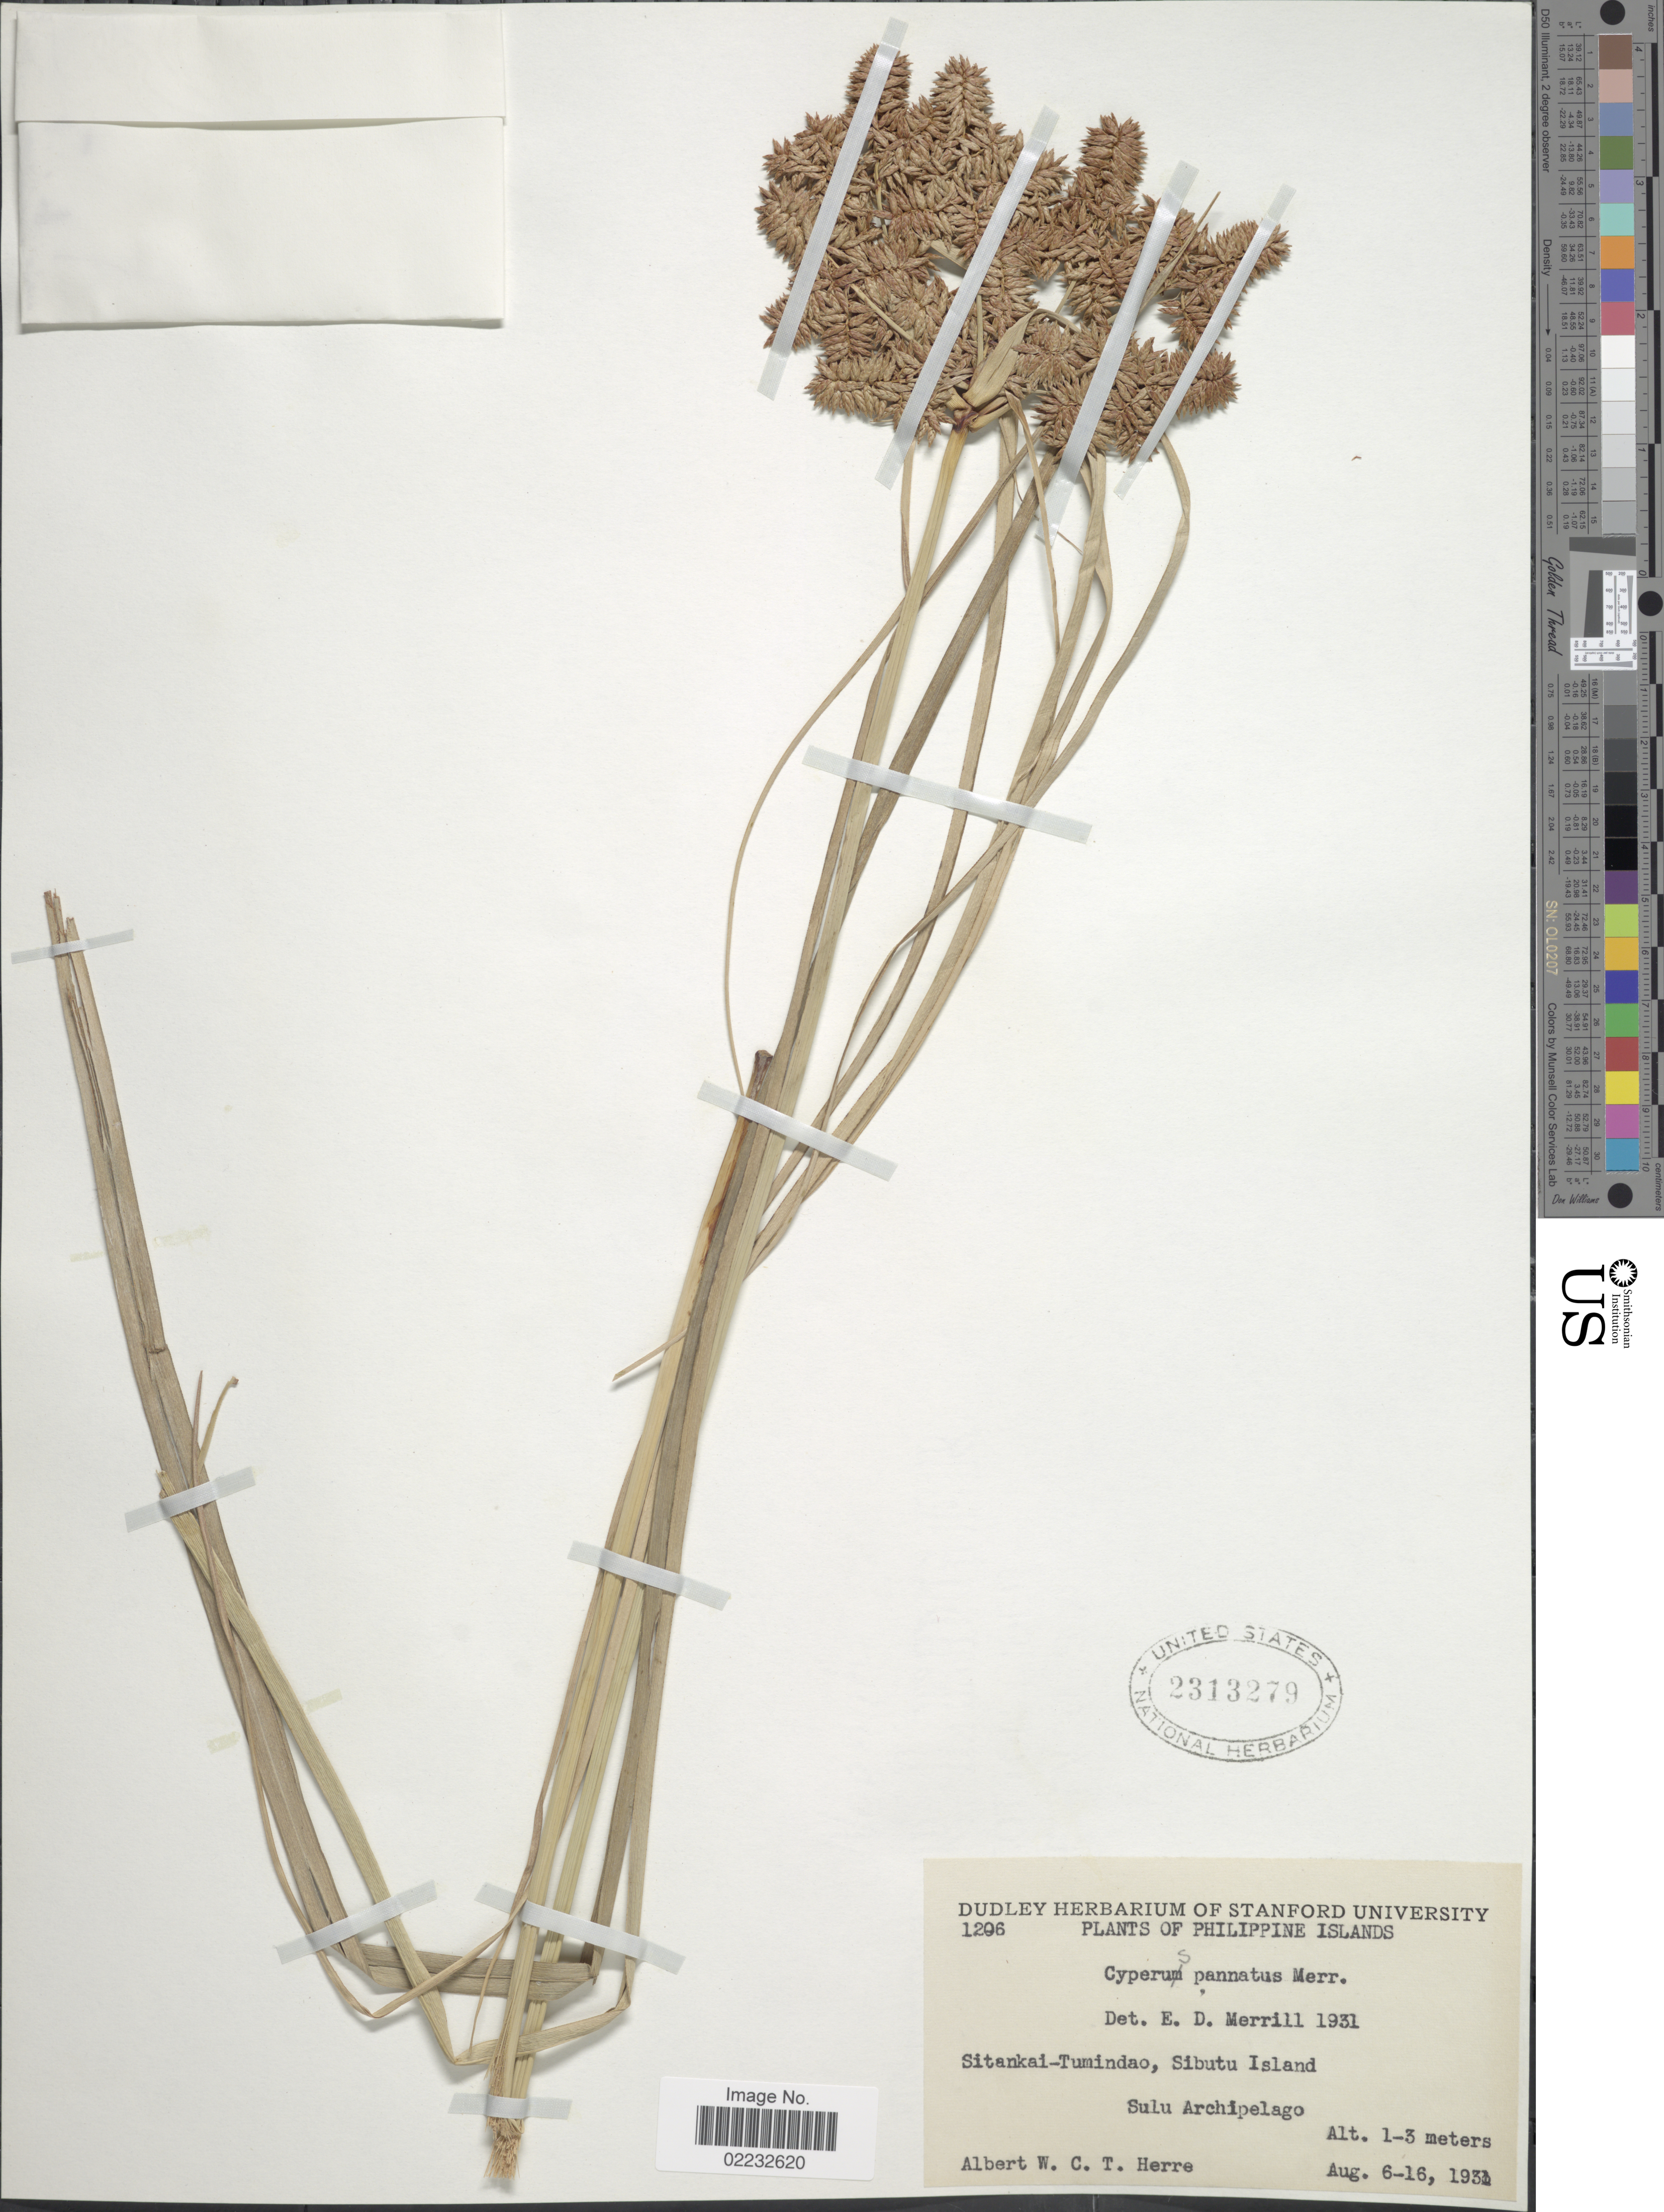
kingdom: Plantae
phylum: Tracheophyta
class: Liliopsida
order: Poales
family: Cyperaceae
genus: Cyperus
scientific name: Cyperus javanicus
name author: Houtt.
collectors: A. W. Herre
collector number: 1206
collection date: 1931-08-06/1931-08-16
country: Philippines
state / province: Muslim Mindanao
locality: Sitankai-Tumindao, Sibutu Island, Sulu Archipelago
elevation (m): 1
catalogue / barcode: US 2313279